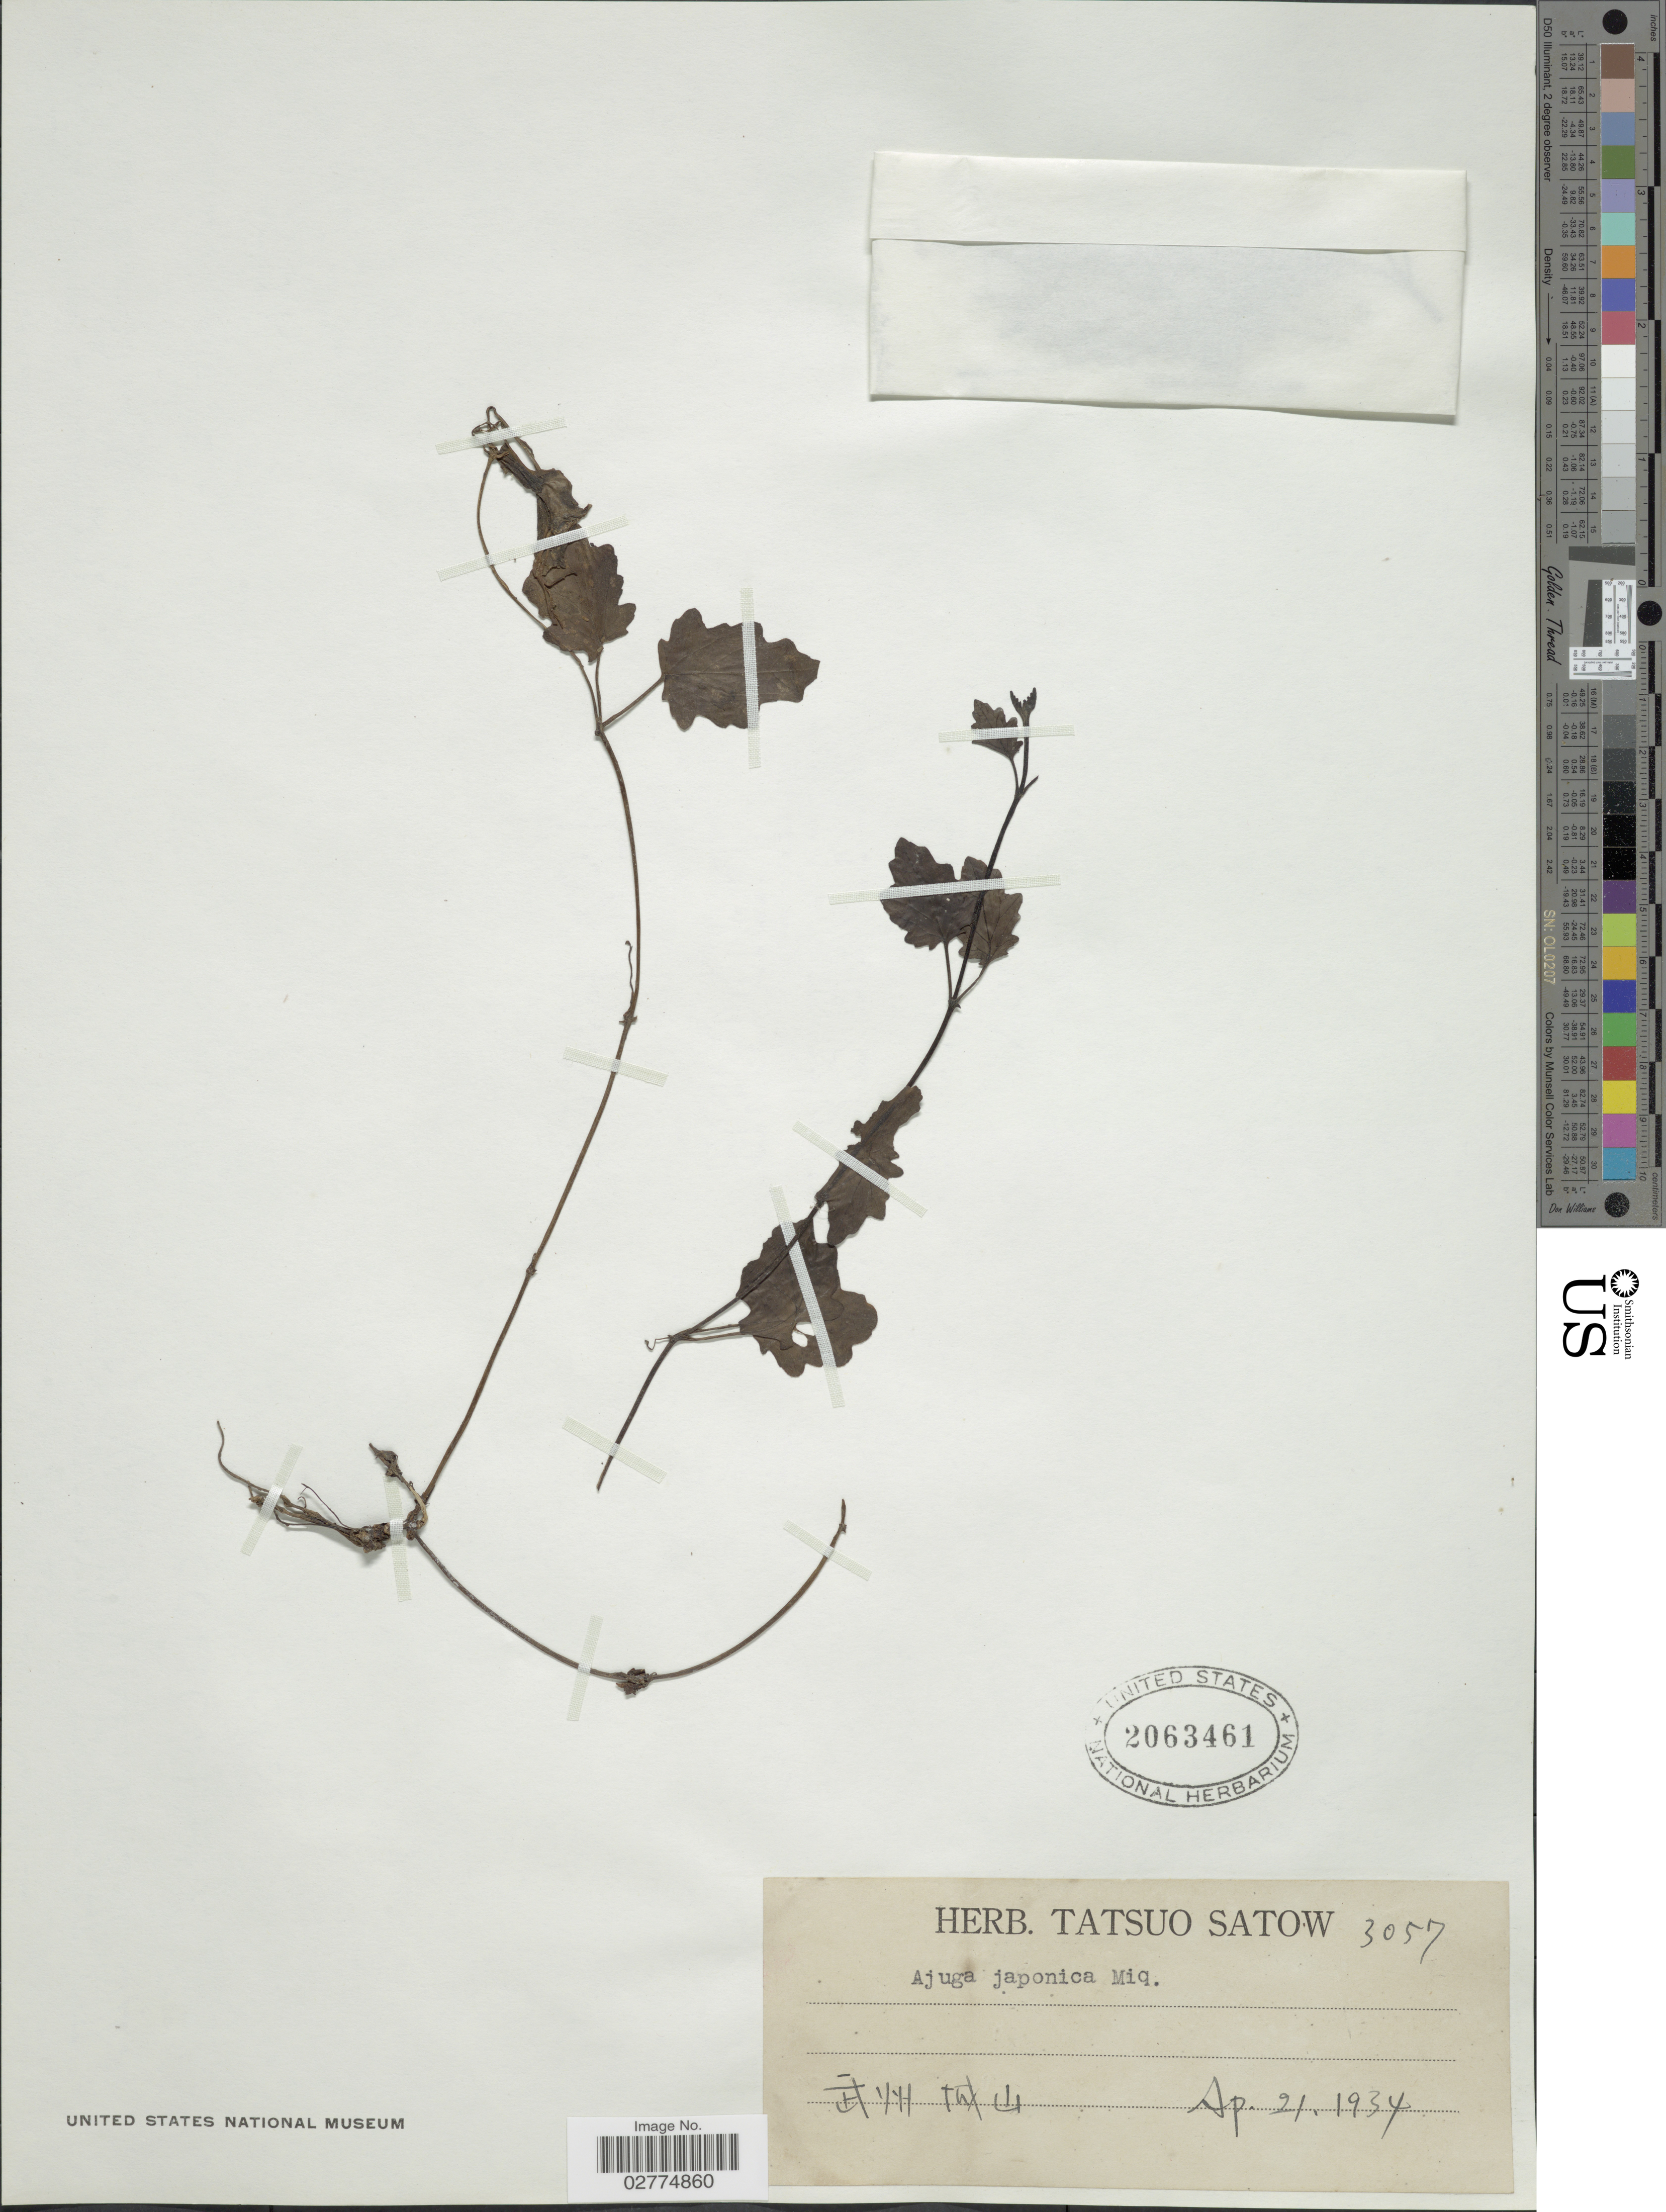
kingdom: Plantae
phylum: Tracheophyta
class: Magnoliopsida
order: Lamiales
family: Lamiaceae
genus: Ajuga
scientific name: Ajuga japonica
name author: Miq.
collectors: Ex herb. Tatsuo Satow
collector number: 3057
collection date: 1934-04-21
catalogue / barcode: US 2063461